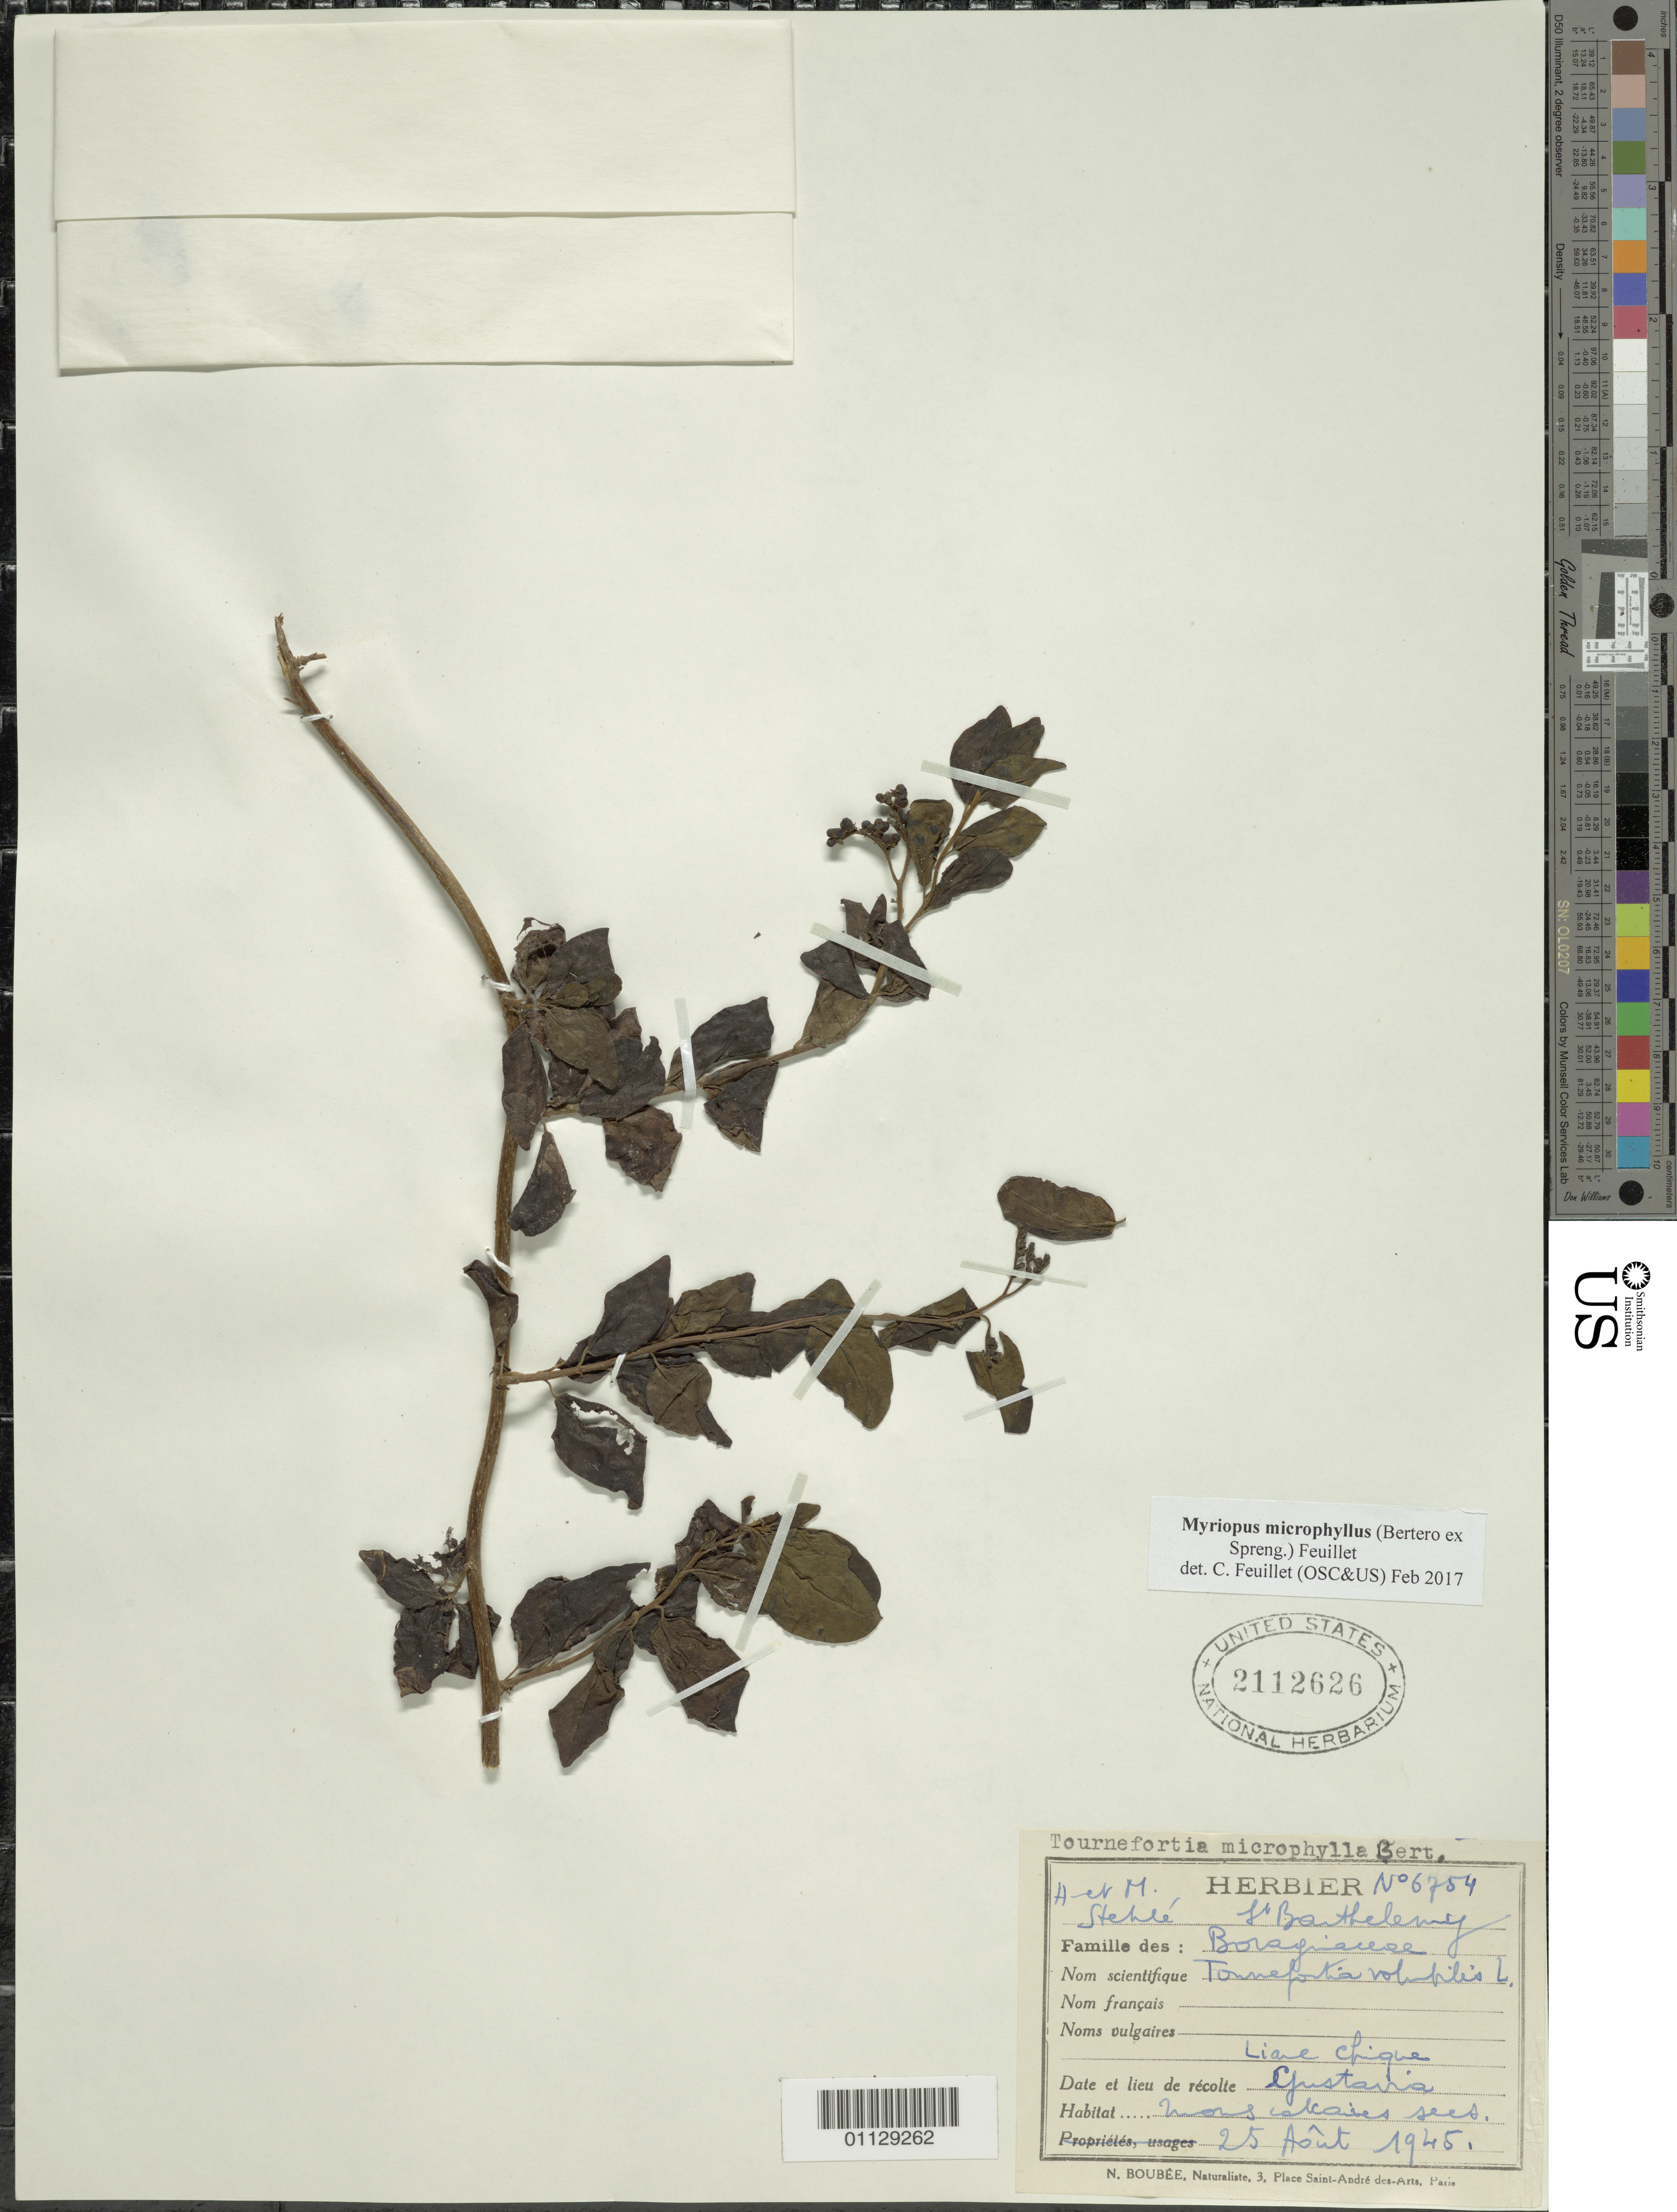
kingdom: Plantae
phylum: Tracheophyta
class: Magnoliopsida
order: Boraginales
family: Heliotropiaceae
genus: Myriopus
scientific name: Myriopus microphyllus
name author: (Bertero ex Spreng.) Feuillet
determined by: Feuillet, C.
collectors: H. Stehlé & M. Stehlé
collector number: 6754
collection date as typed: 25 Aug 1945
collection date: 1945-08-25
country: Guadeloupe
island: St. Barthélemy I.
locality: Gustavia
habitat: Mornes calciaires secs.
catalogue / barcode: US 2112626